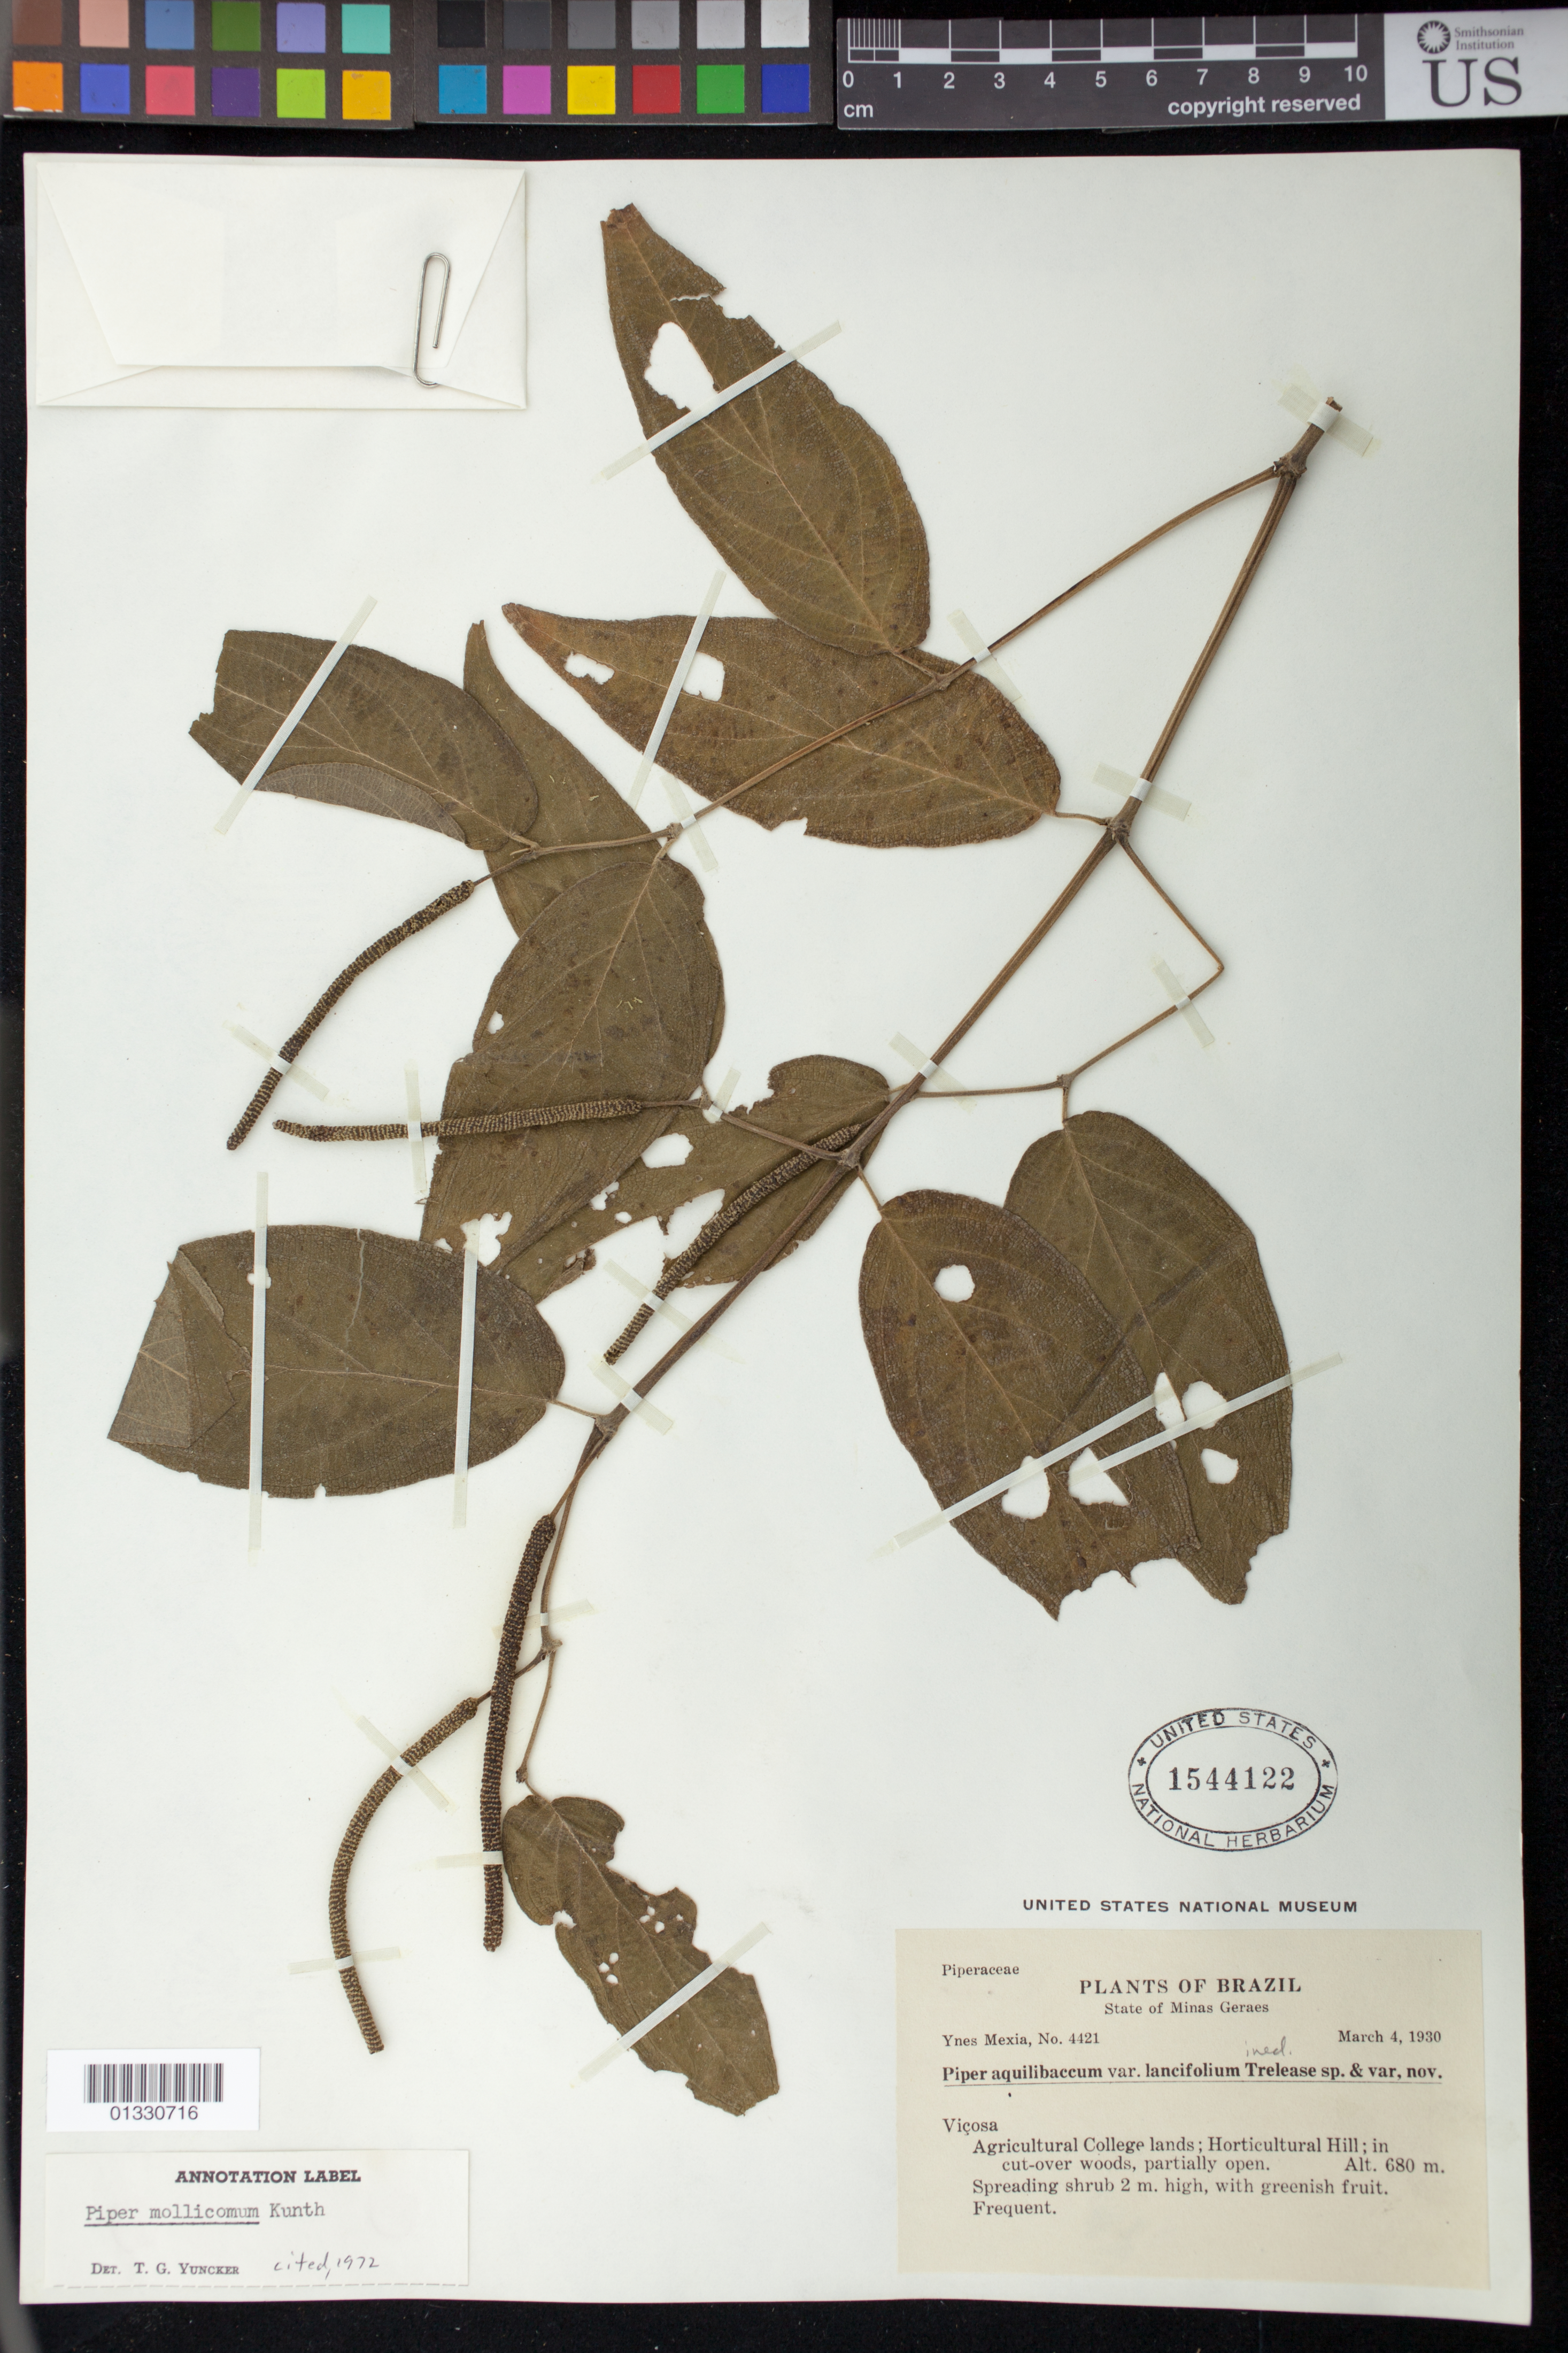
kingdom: Plantae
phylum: Tracheophyta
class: Magnoliopsida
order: Piperales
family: Piperaceae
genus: Piper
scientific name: Piper mollicomum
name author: Kunth ex Steud.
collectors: Y. Mexia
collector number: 4421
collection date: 1930-03-04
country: Brazil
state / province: Minas Gerais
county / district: Viçosa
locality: Agricultural College lands; Horticultural Hill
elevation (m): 680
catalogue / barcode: US 1544122